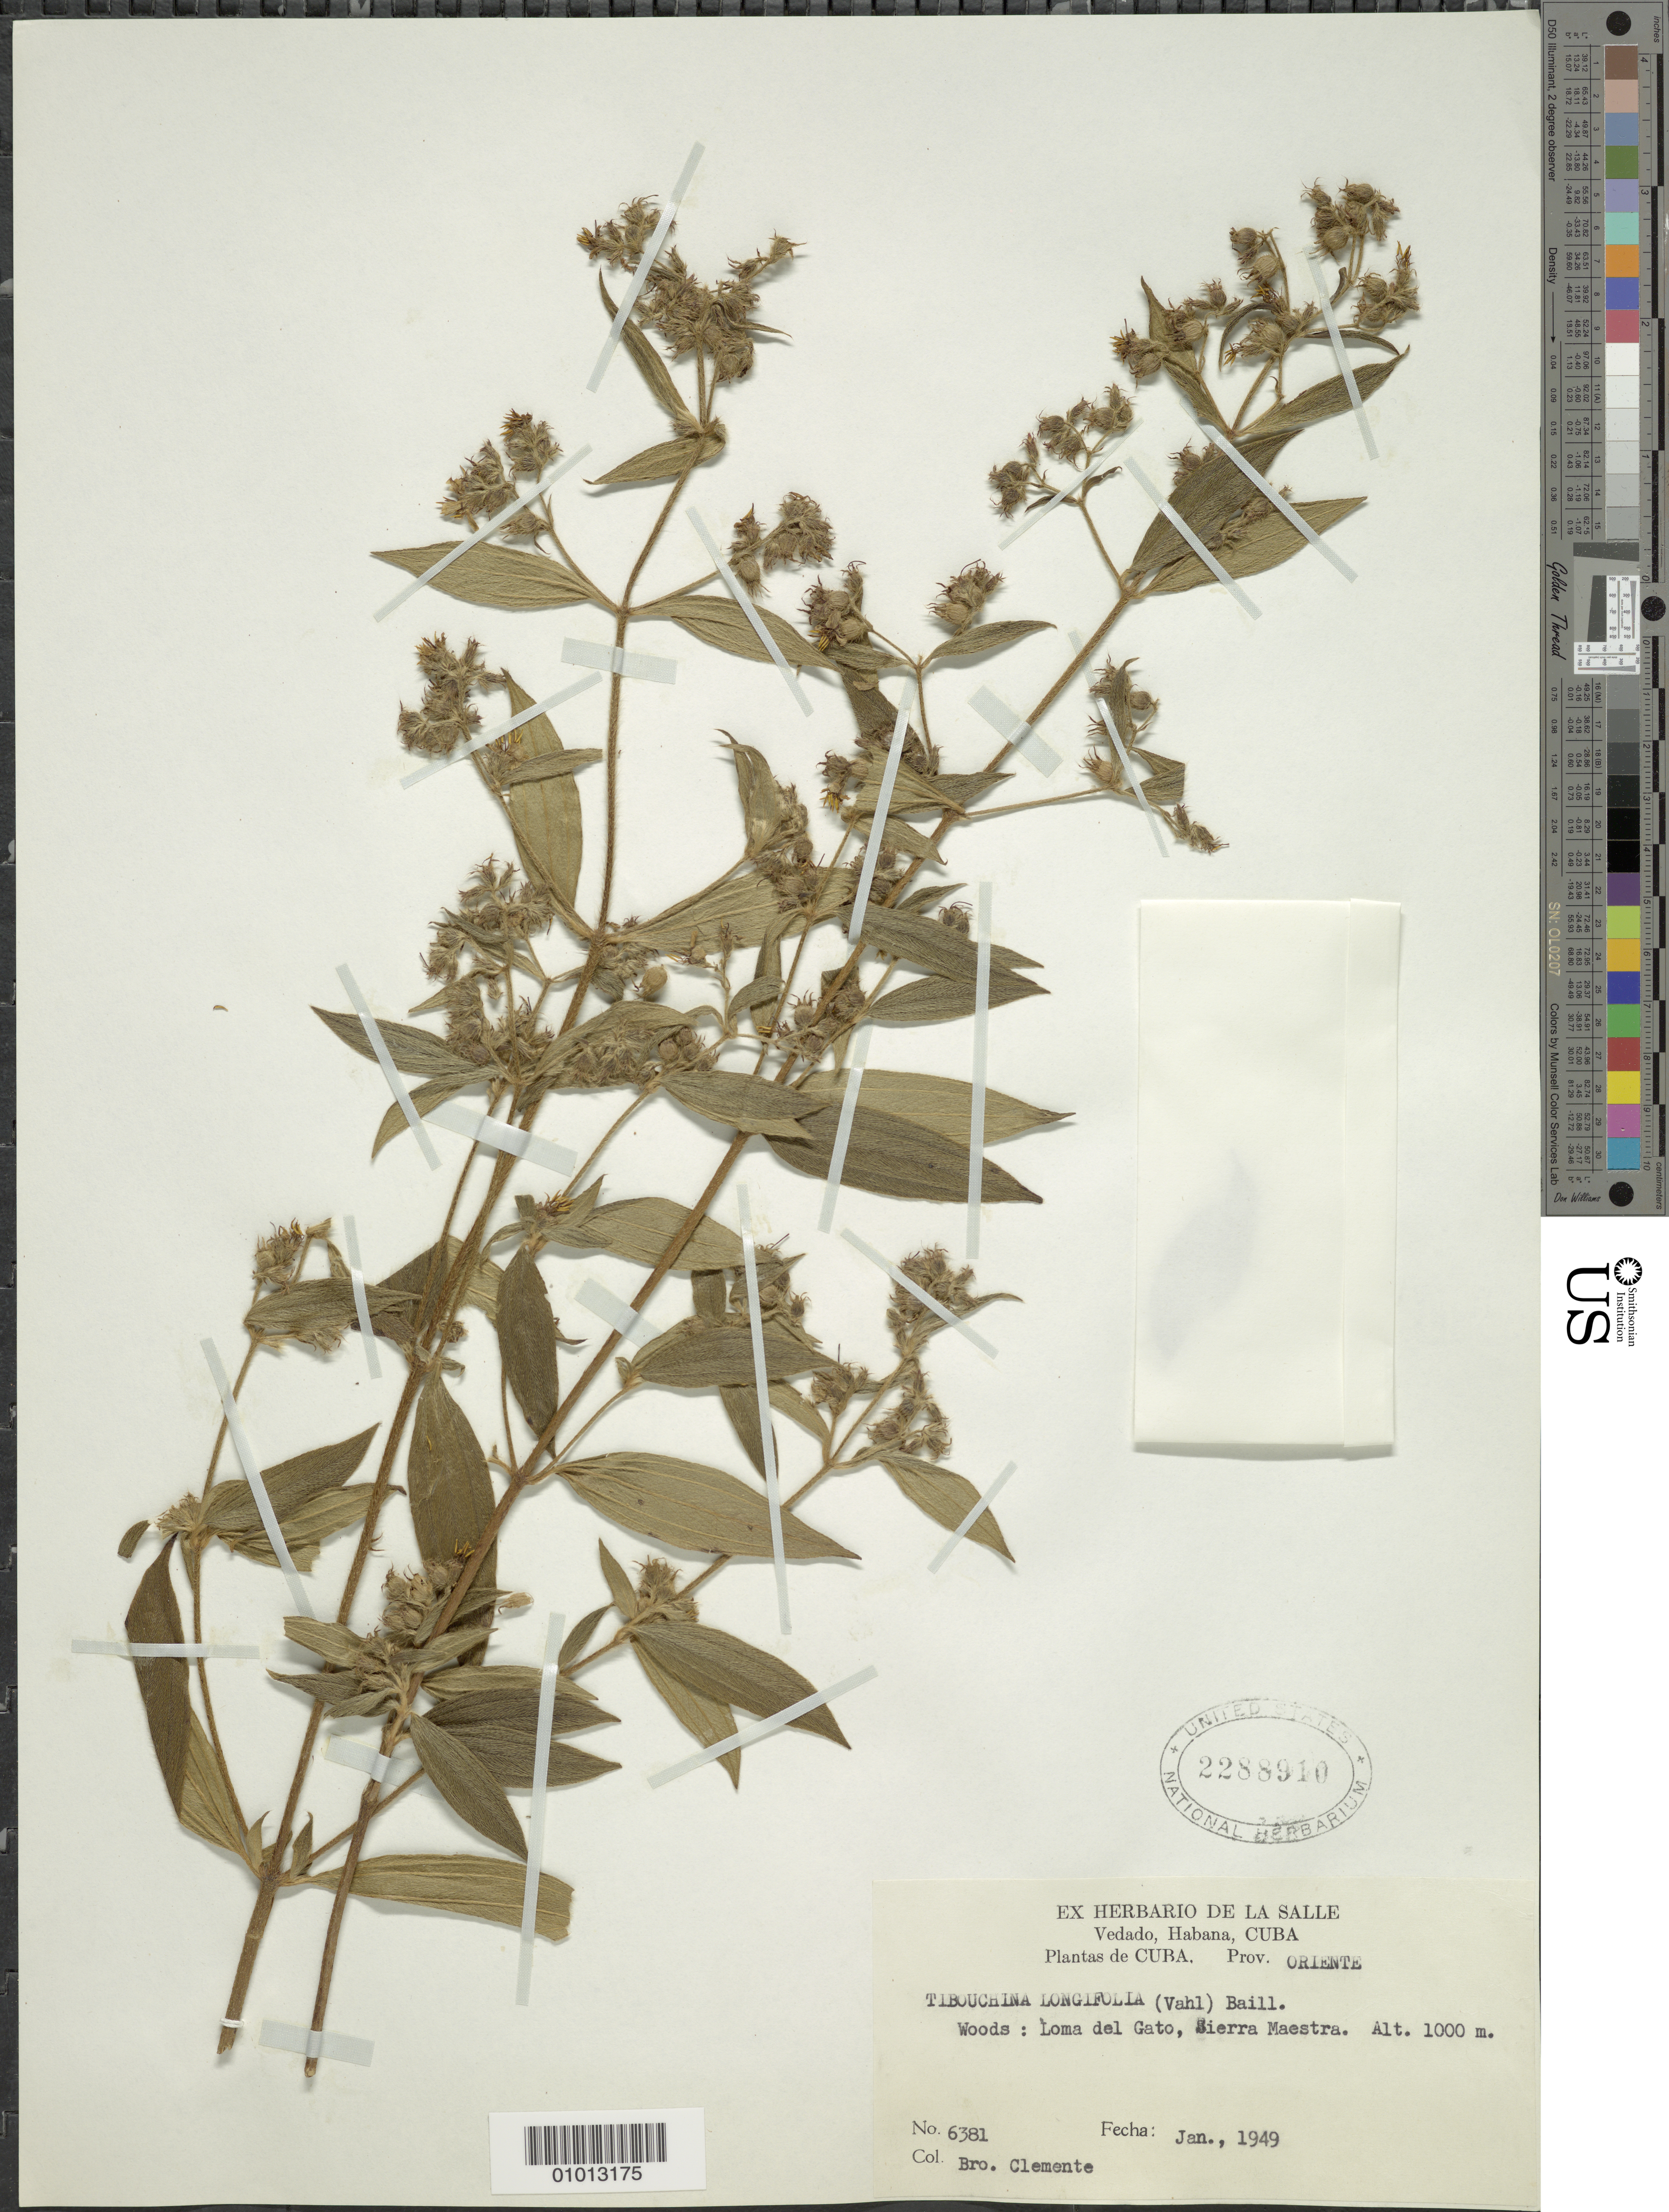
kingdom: Plantae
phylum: Tracheophyta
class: Magnoliopsida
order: Myrtales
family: Melastomataceae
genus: Chaetogastra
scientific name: Chaetogastra longifolia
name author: (Vahl) DC.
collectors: Bro. Clemente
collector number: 6381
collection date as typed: Jan 1949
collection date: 1949-01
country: Cuba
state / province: Oriente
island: Cuba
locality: Loma del Gato, Sierra Maestra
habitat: Woods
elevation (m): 1000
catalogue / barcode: US 2288910